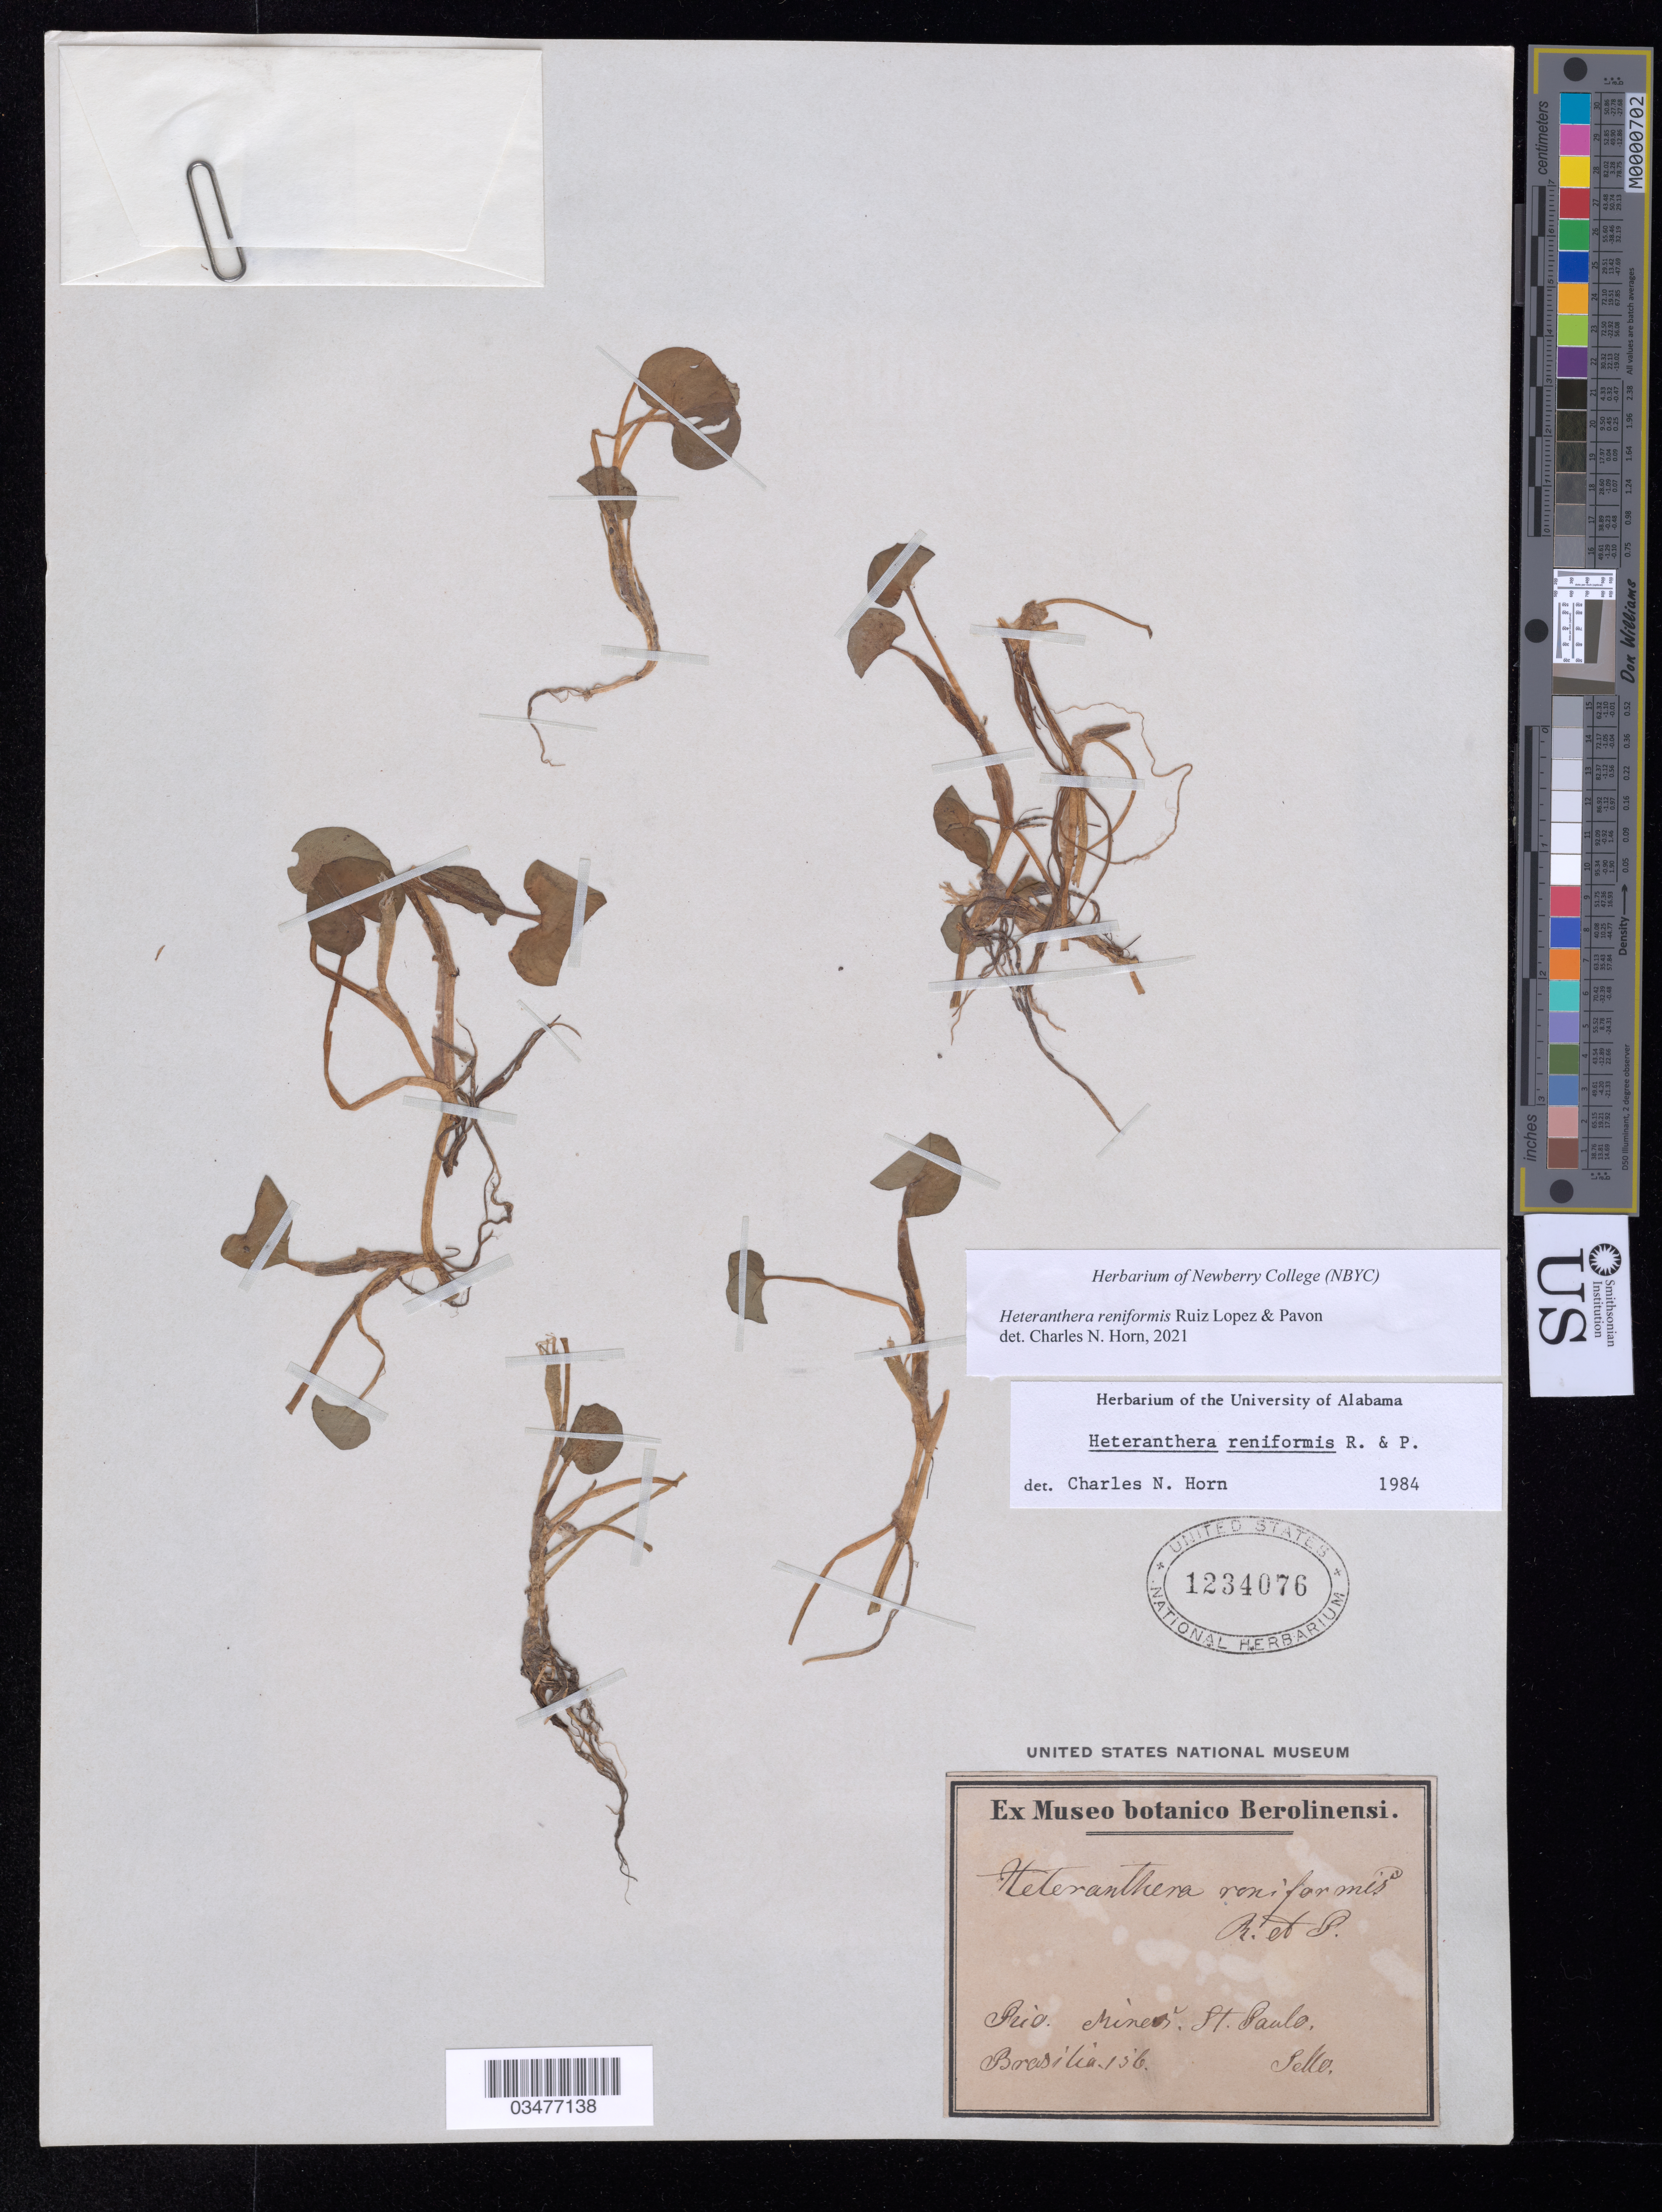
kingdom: Plantae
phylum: Tracheophyta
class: Liliopsida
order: Commelinales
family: Pontederiaceae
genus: Heteranthera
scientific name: Heteranthera reniformis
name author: Ruiz & Pav.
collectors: Sello, --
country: Brazil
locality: Rio Minas, St. Paulo.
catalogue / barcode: US 1234076